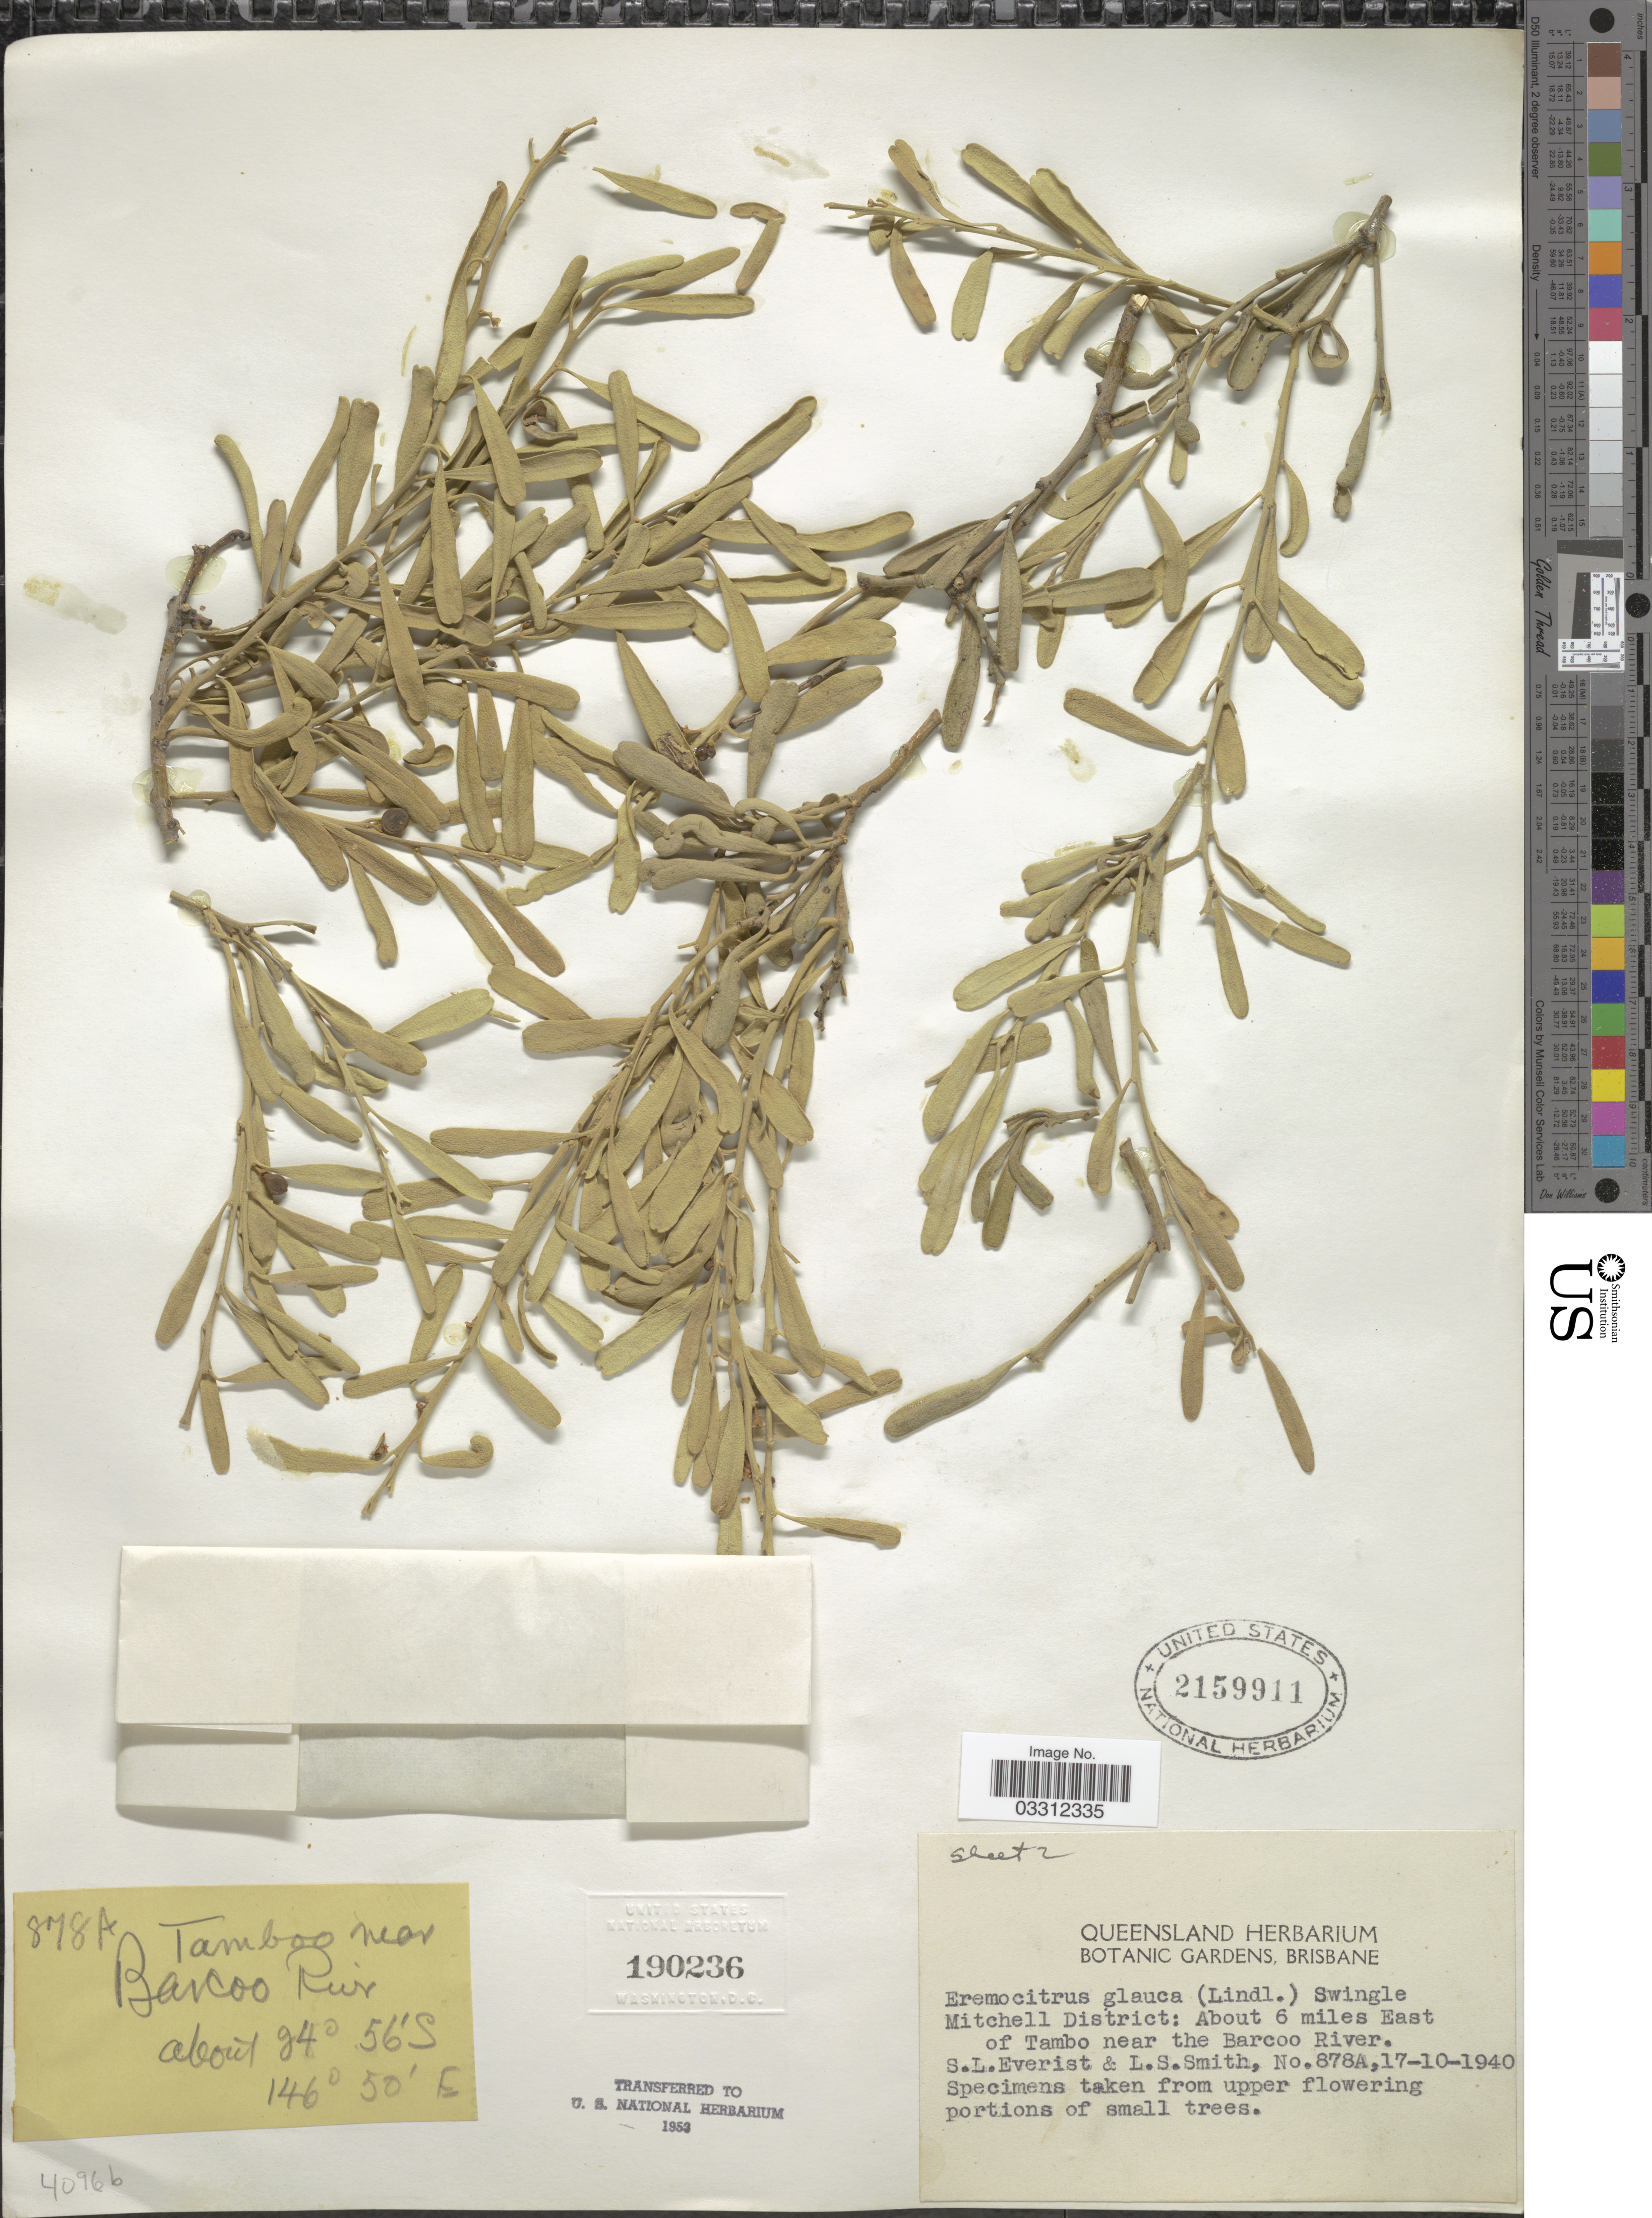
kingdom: Plantae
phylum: Tracheophyta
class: Magnoliopsida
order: Sapindales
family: Rutaceae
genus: Citrus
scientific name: Citrus glauca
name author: (Lindl.) Burkill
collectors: S. Everist & L. Smith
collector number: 878A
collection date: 1940-10-17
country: Australia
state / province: Queensland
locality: Mitchell District: About 6 miles East of Tambo near the Barcoo River.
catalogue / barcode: US 2159911